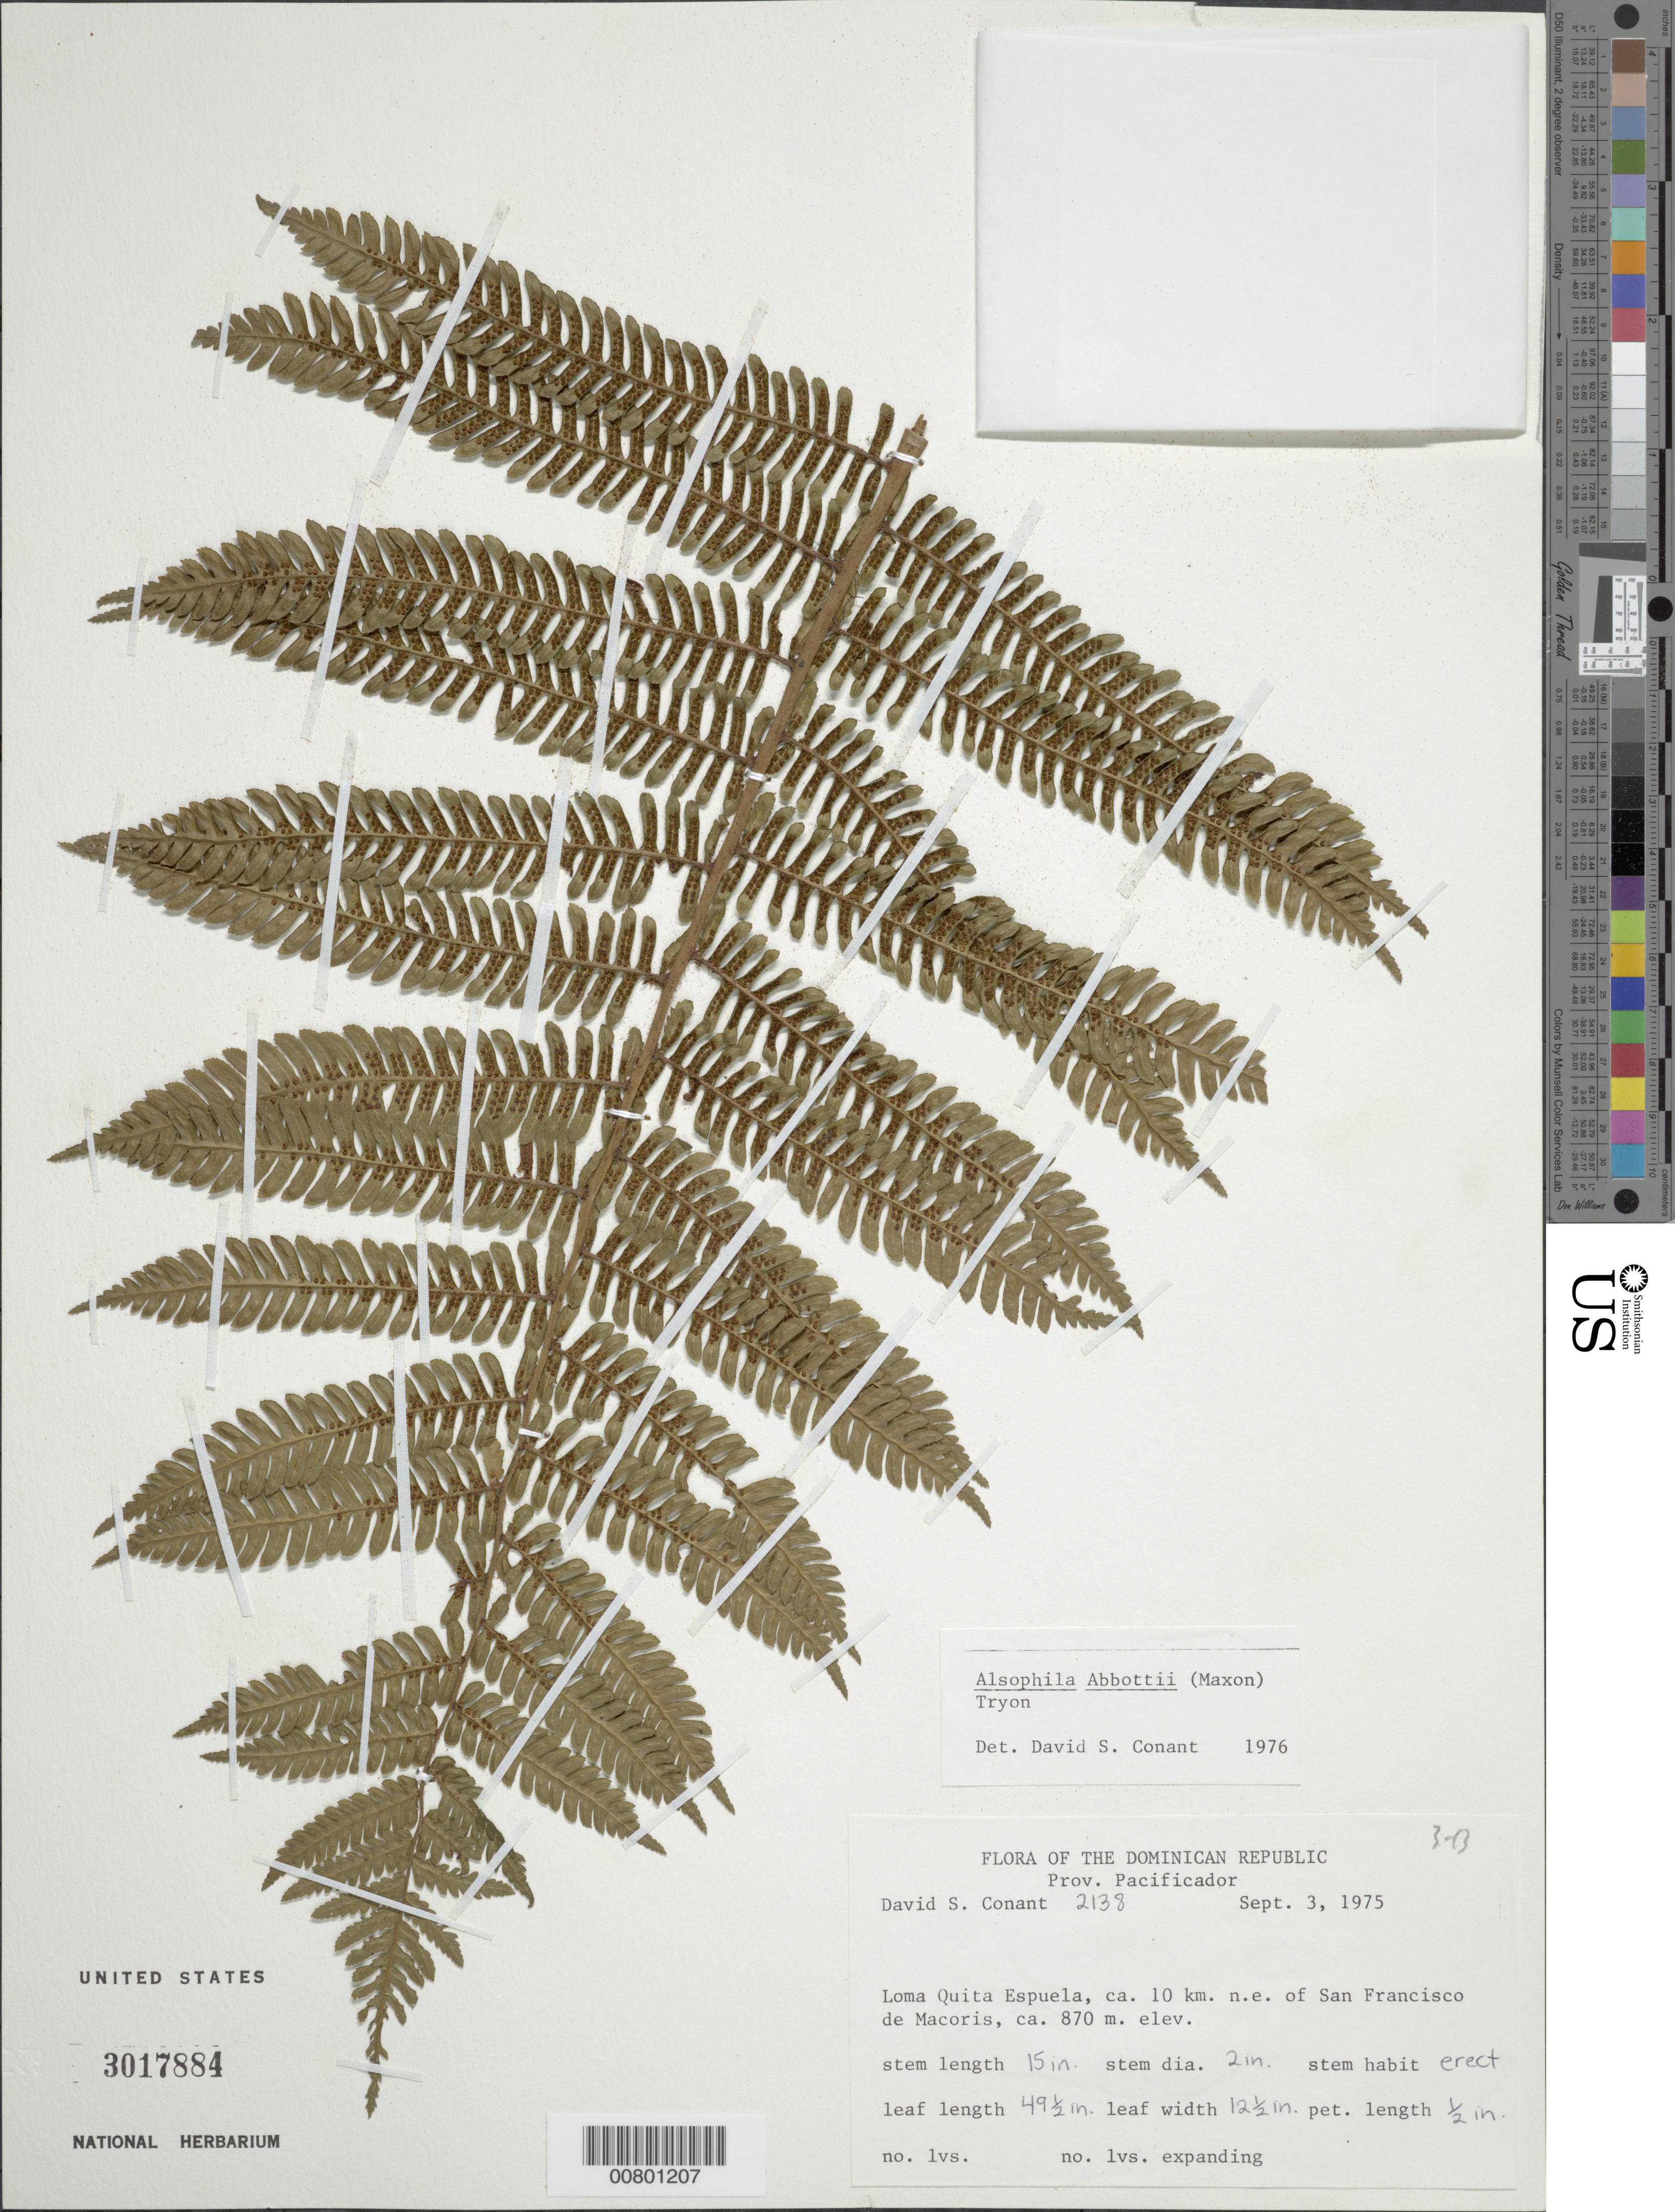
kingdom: Plantae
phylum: Tracheophyta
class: Polypodiopsida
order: Cyatheales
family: Cyatheaceae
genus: Alsophila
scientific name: Alsophila abbottii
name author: (Maxon) R.M. Tryon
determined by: Conant, D. S.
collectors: D. S. Conant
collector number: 2138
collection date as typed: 03 Sep 1975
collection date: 1975-09-03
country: Dominican Republic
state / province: Duarte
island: Hispaniola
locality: Loma Quita Espuela, 10 km NE of San Francisco de Macoris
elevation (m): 870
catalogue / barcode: US 3017884